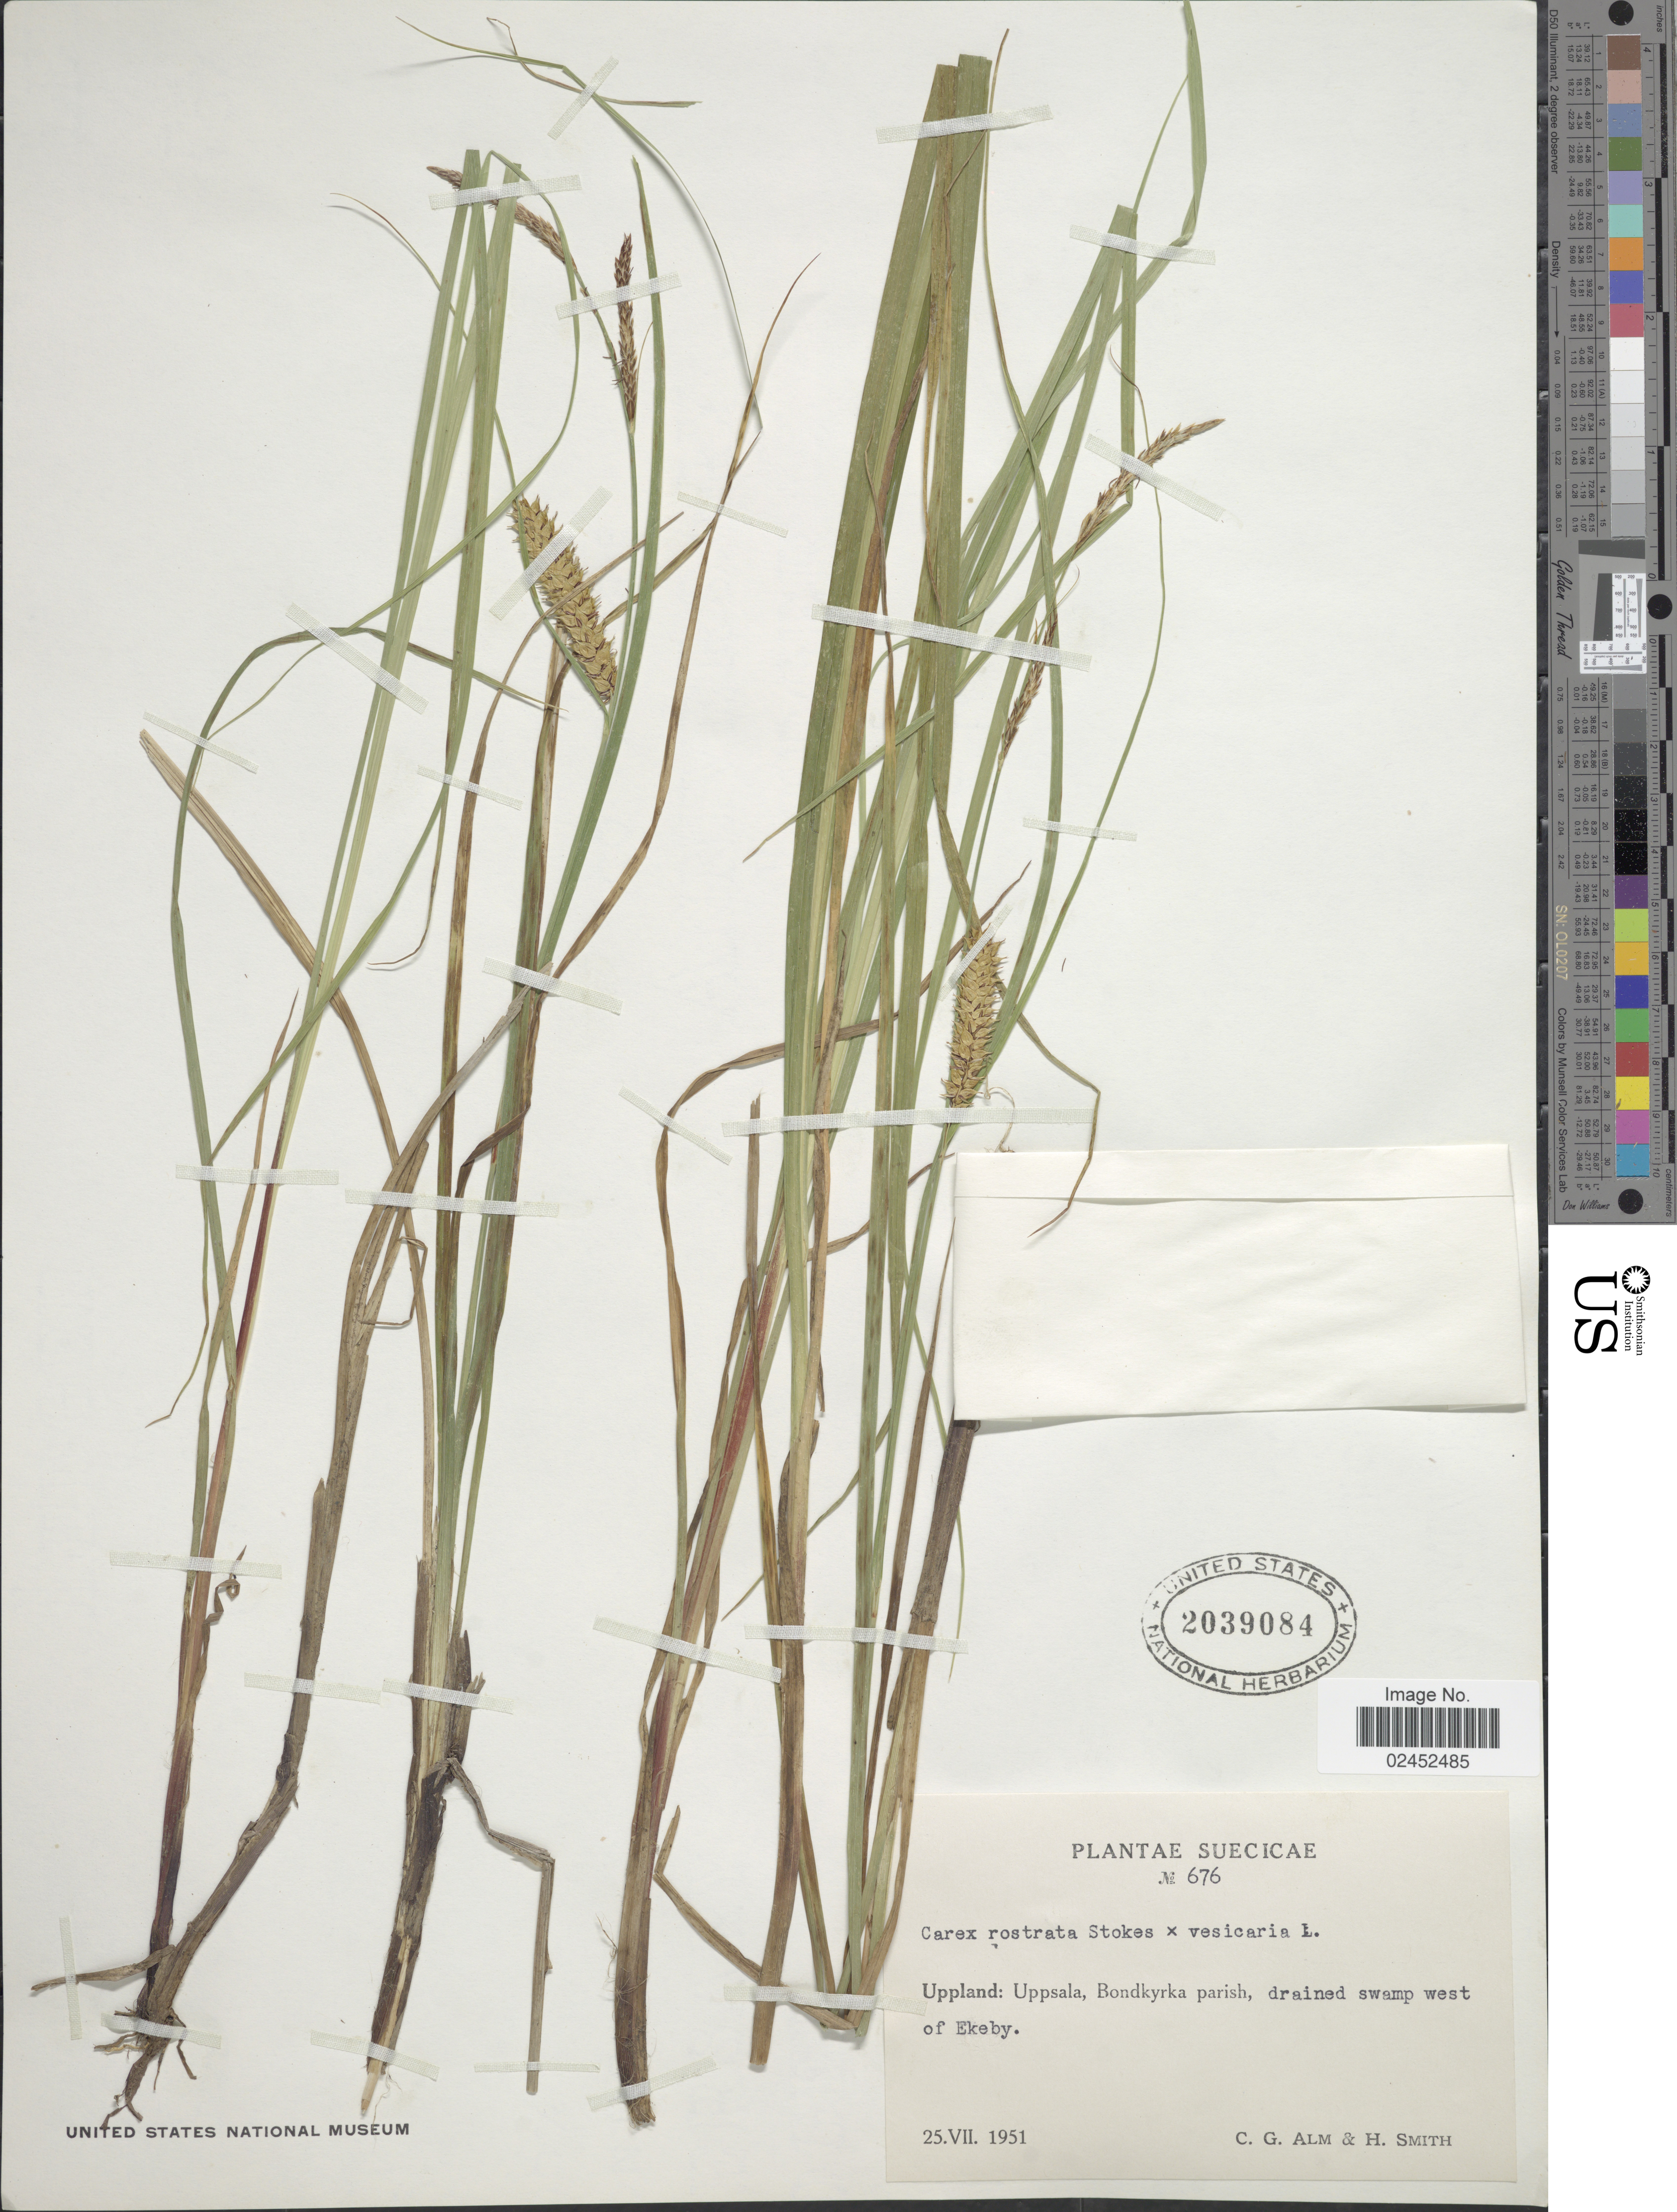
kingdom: Plantae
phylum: Tracheophyta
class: Liliopsida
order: Poales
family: Cyperaceae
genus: Carex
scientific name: Carex rostrata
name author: Stokes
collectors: C. Alm & H. Smith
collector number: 676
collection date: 1951-07-25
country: Sweden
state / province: Uppsala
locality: Uppland: Uppsala, Bondkyrka parish, draind swamp west of Ekeby.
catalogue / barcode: US 2039084